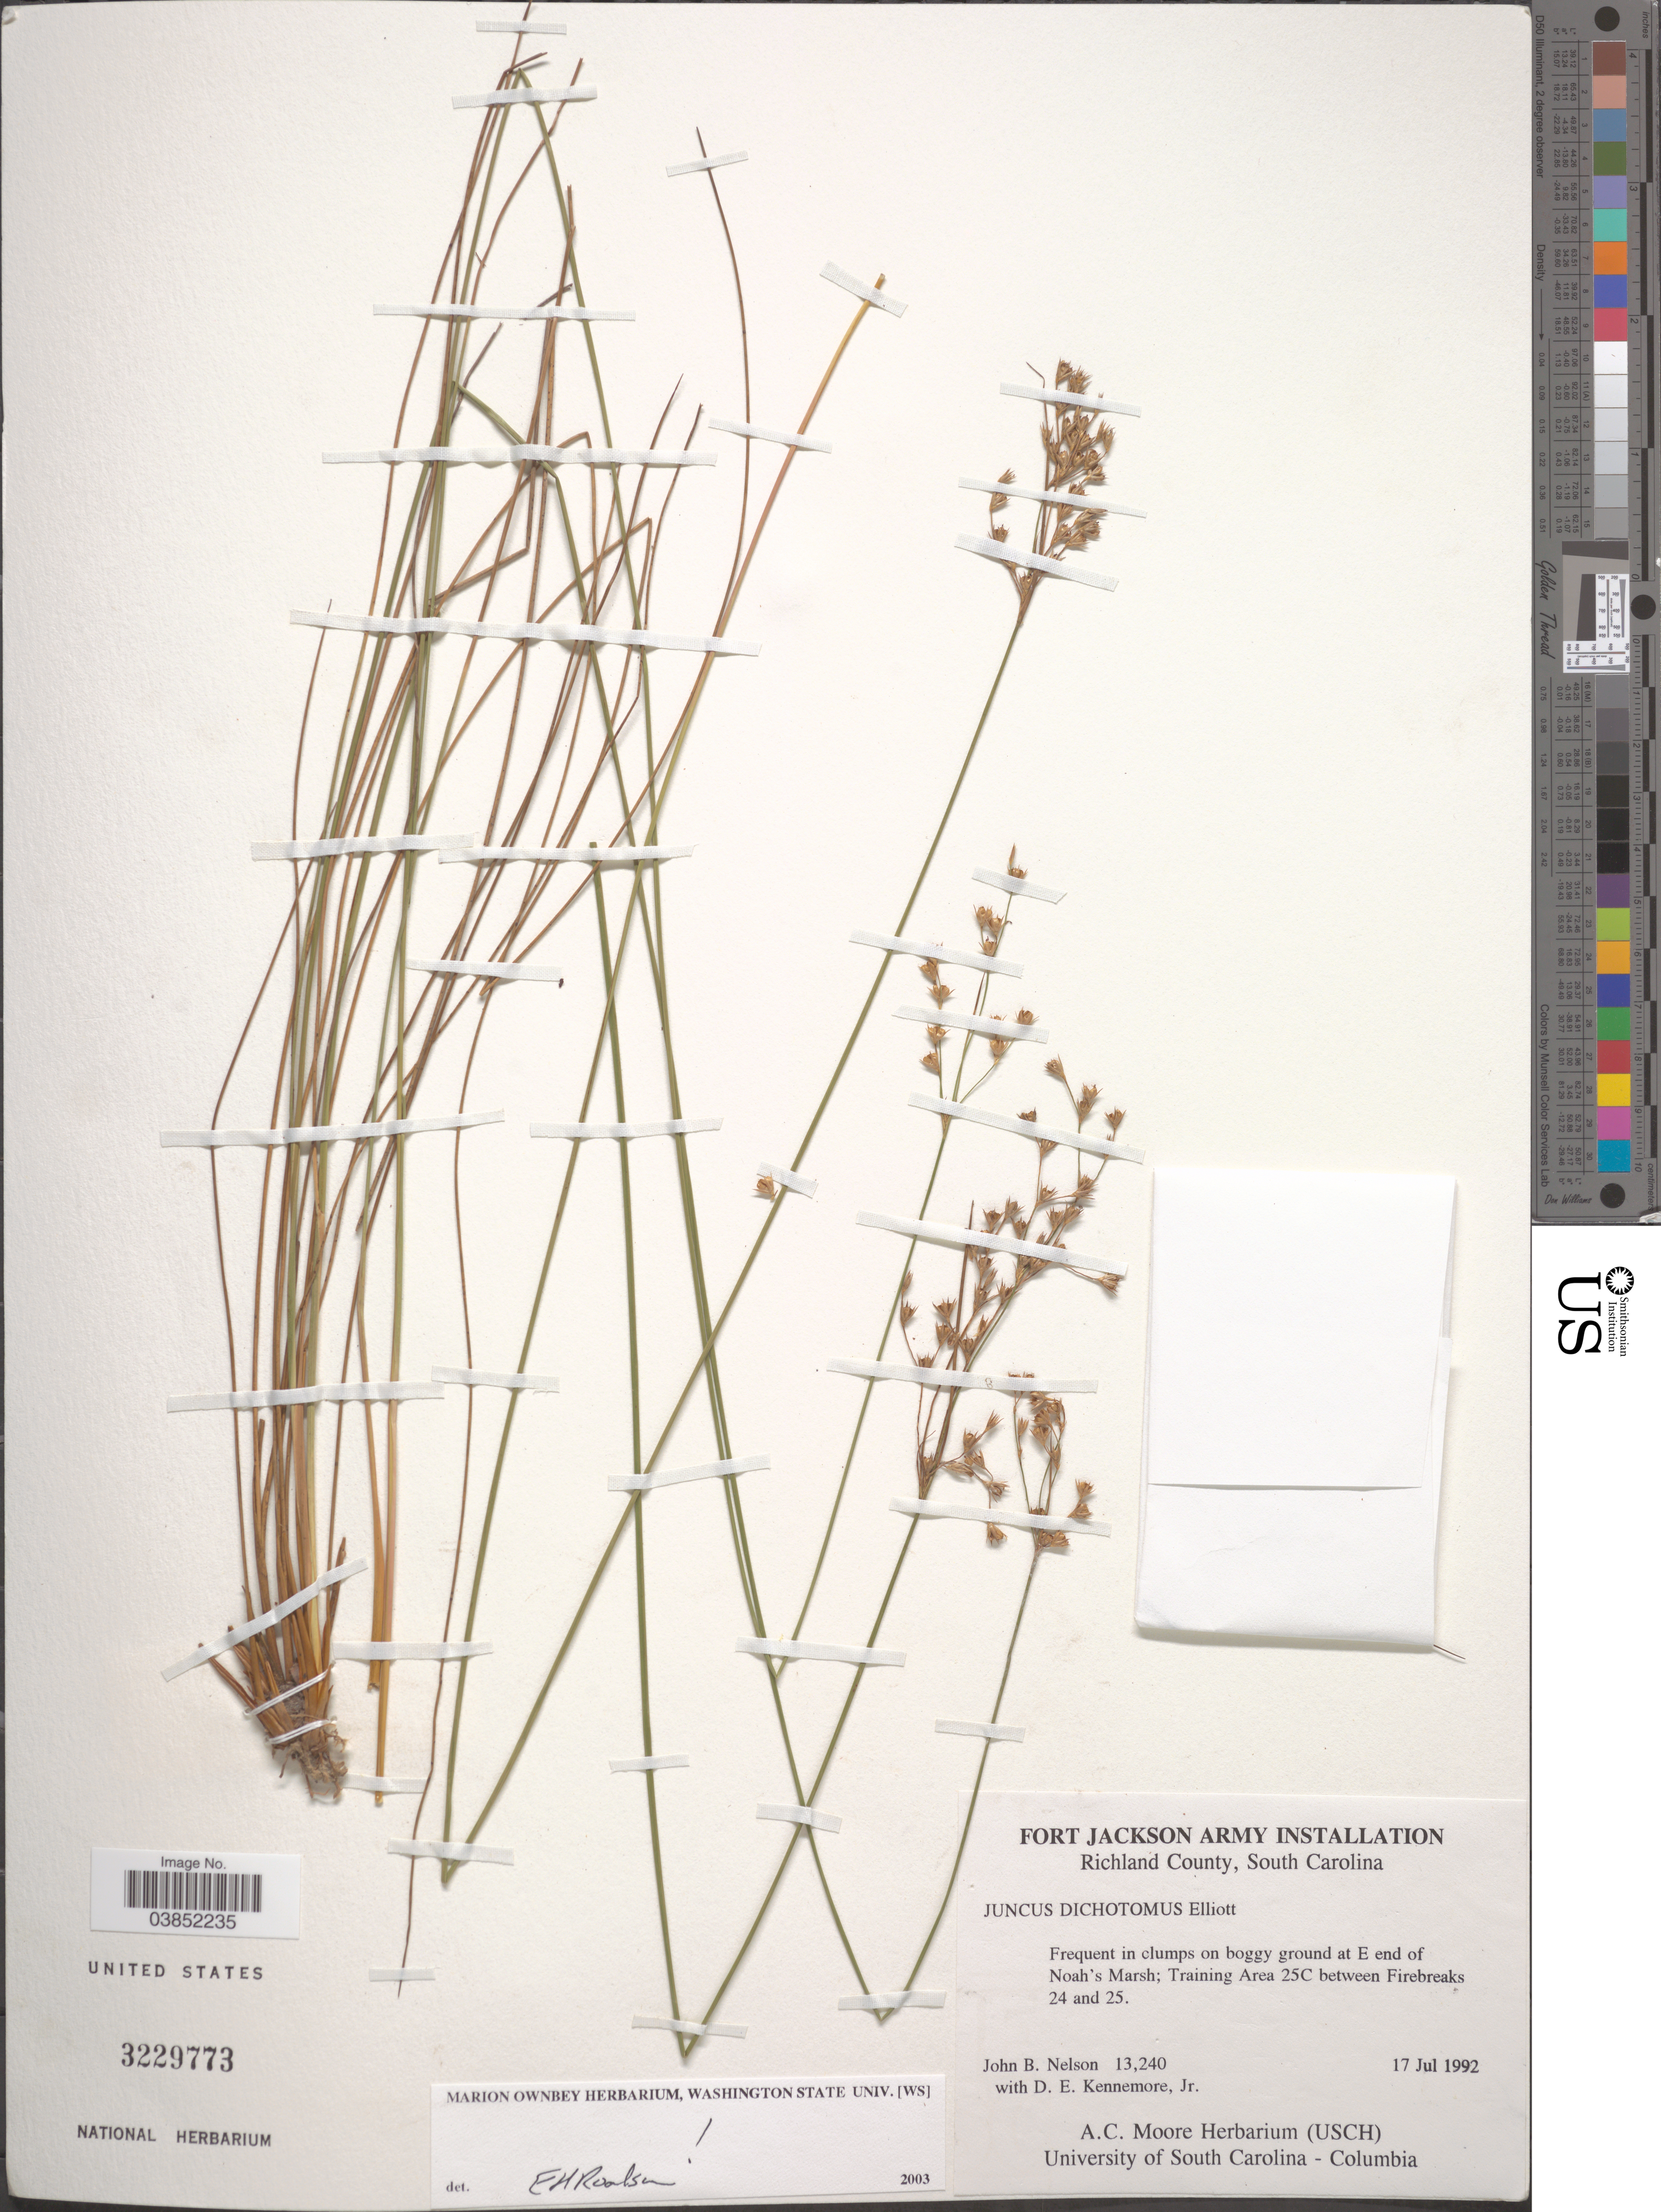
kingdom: Plantae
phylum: Tracheophyta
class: Liliopsida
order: Poales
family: Juncaceae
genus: Juncus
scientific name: Juncus dichotomus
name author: Elliott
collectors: J. B. Nelson & D. Kennemore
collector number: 13240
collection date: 1992-07-17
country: United States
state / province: South Carolina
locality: Fort Jackson Army Installation. Richland County. Frequent in clumps on boggy ground at E end of Noah's Marsh; Training Area 25C between Firebreaks 24 and 25.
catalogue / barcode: US 3229773